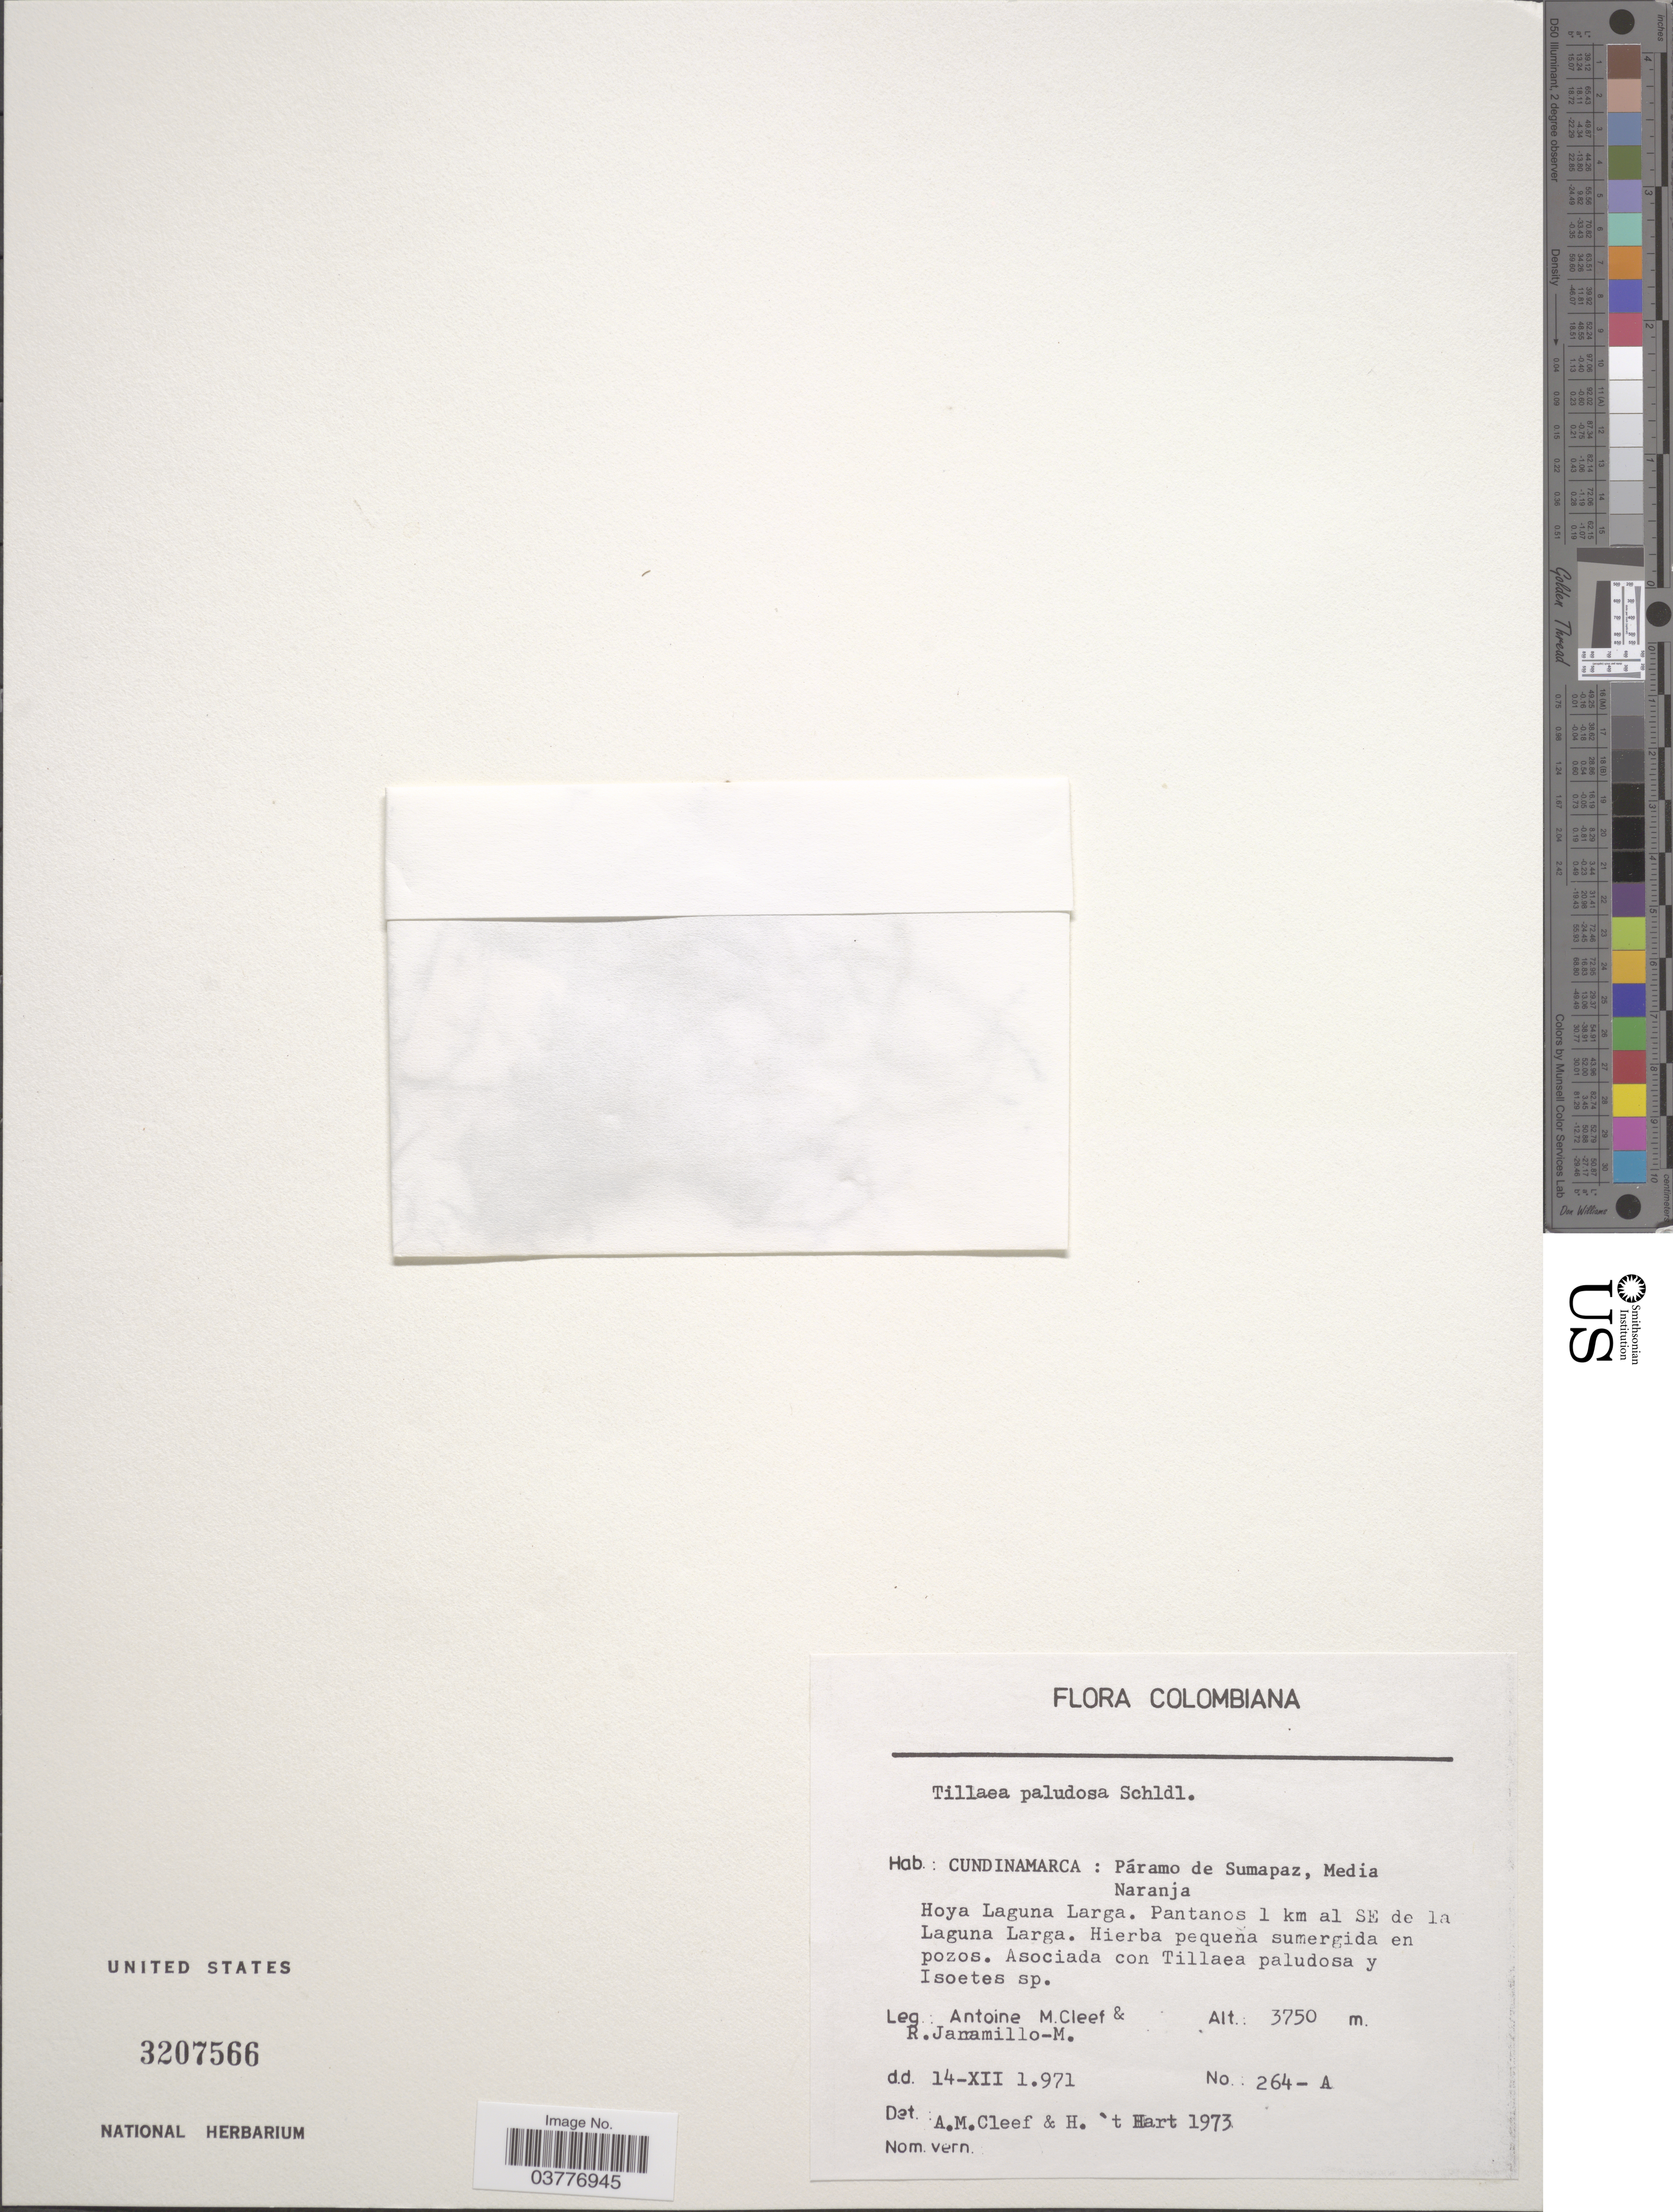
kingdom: Plantae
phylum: Tracheophyta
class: Magnoliopsida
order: Saxifragales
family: Crassulaceae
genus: Crassula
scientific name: Crassula peduncularis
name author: (Sm.) Cambess.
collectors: A. M. Cleef & R. Janamillo-M.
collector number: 264-A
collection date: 1971-12-14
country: Colombia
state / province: Cundinamarca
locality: Páramo de Sumapaz, Media Naranja. Hoya Laguna Larga, Pantanos 1 km al SE de la Laguna Larga.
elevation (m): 3750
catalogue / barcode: US 3207566